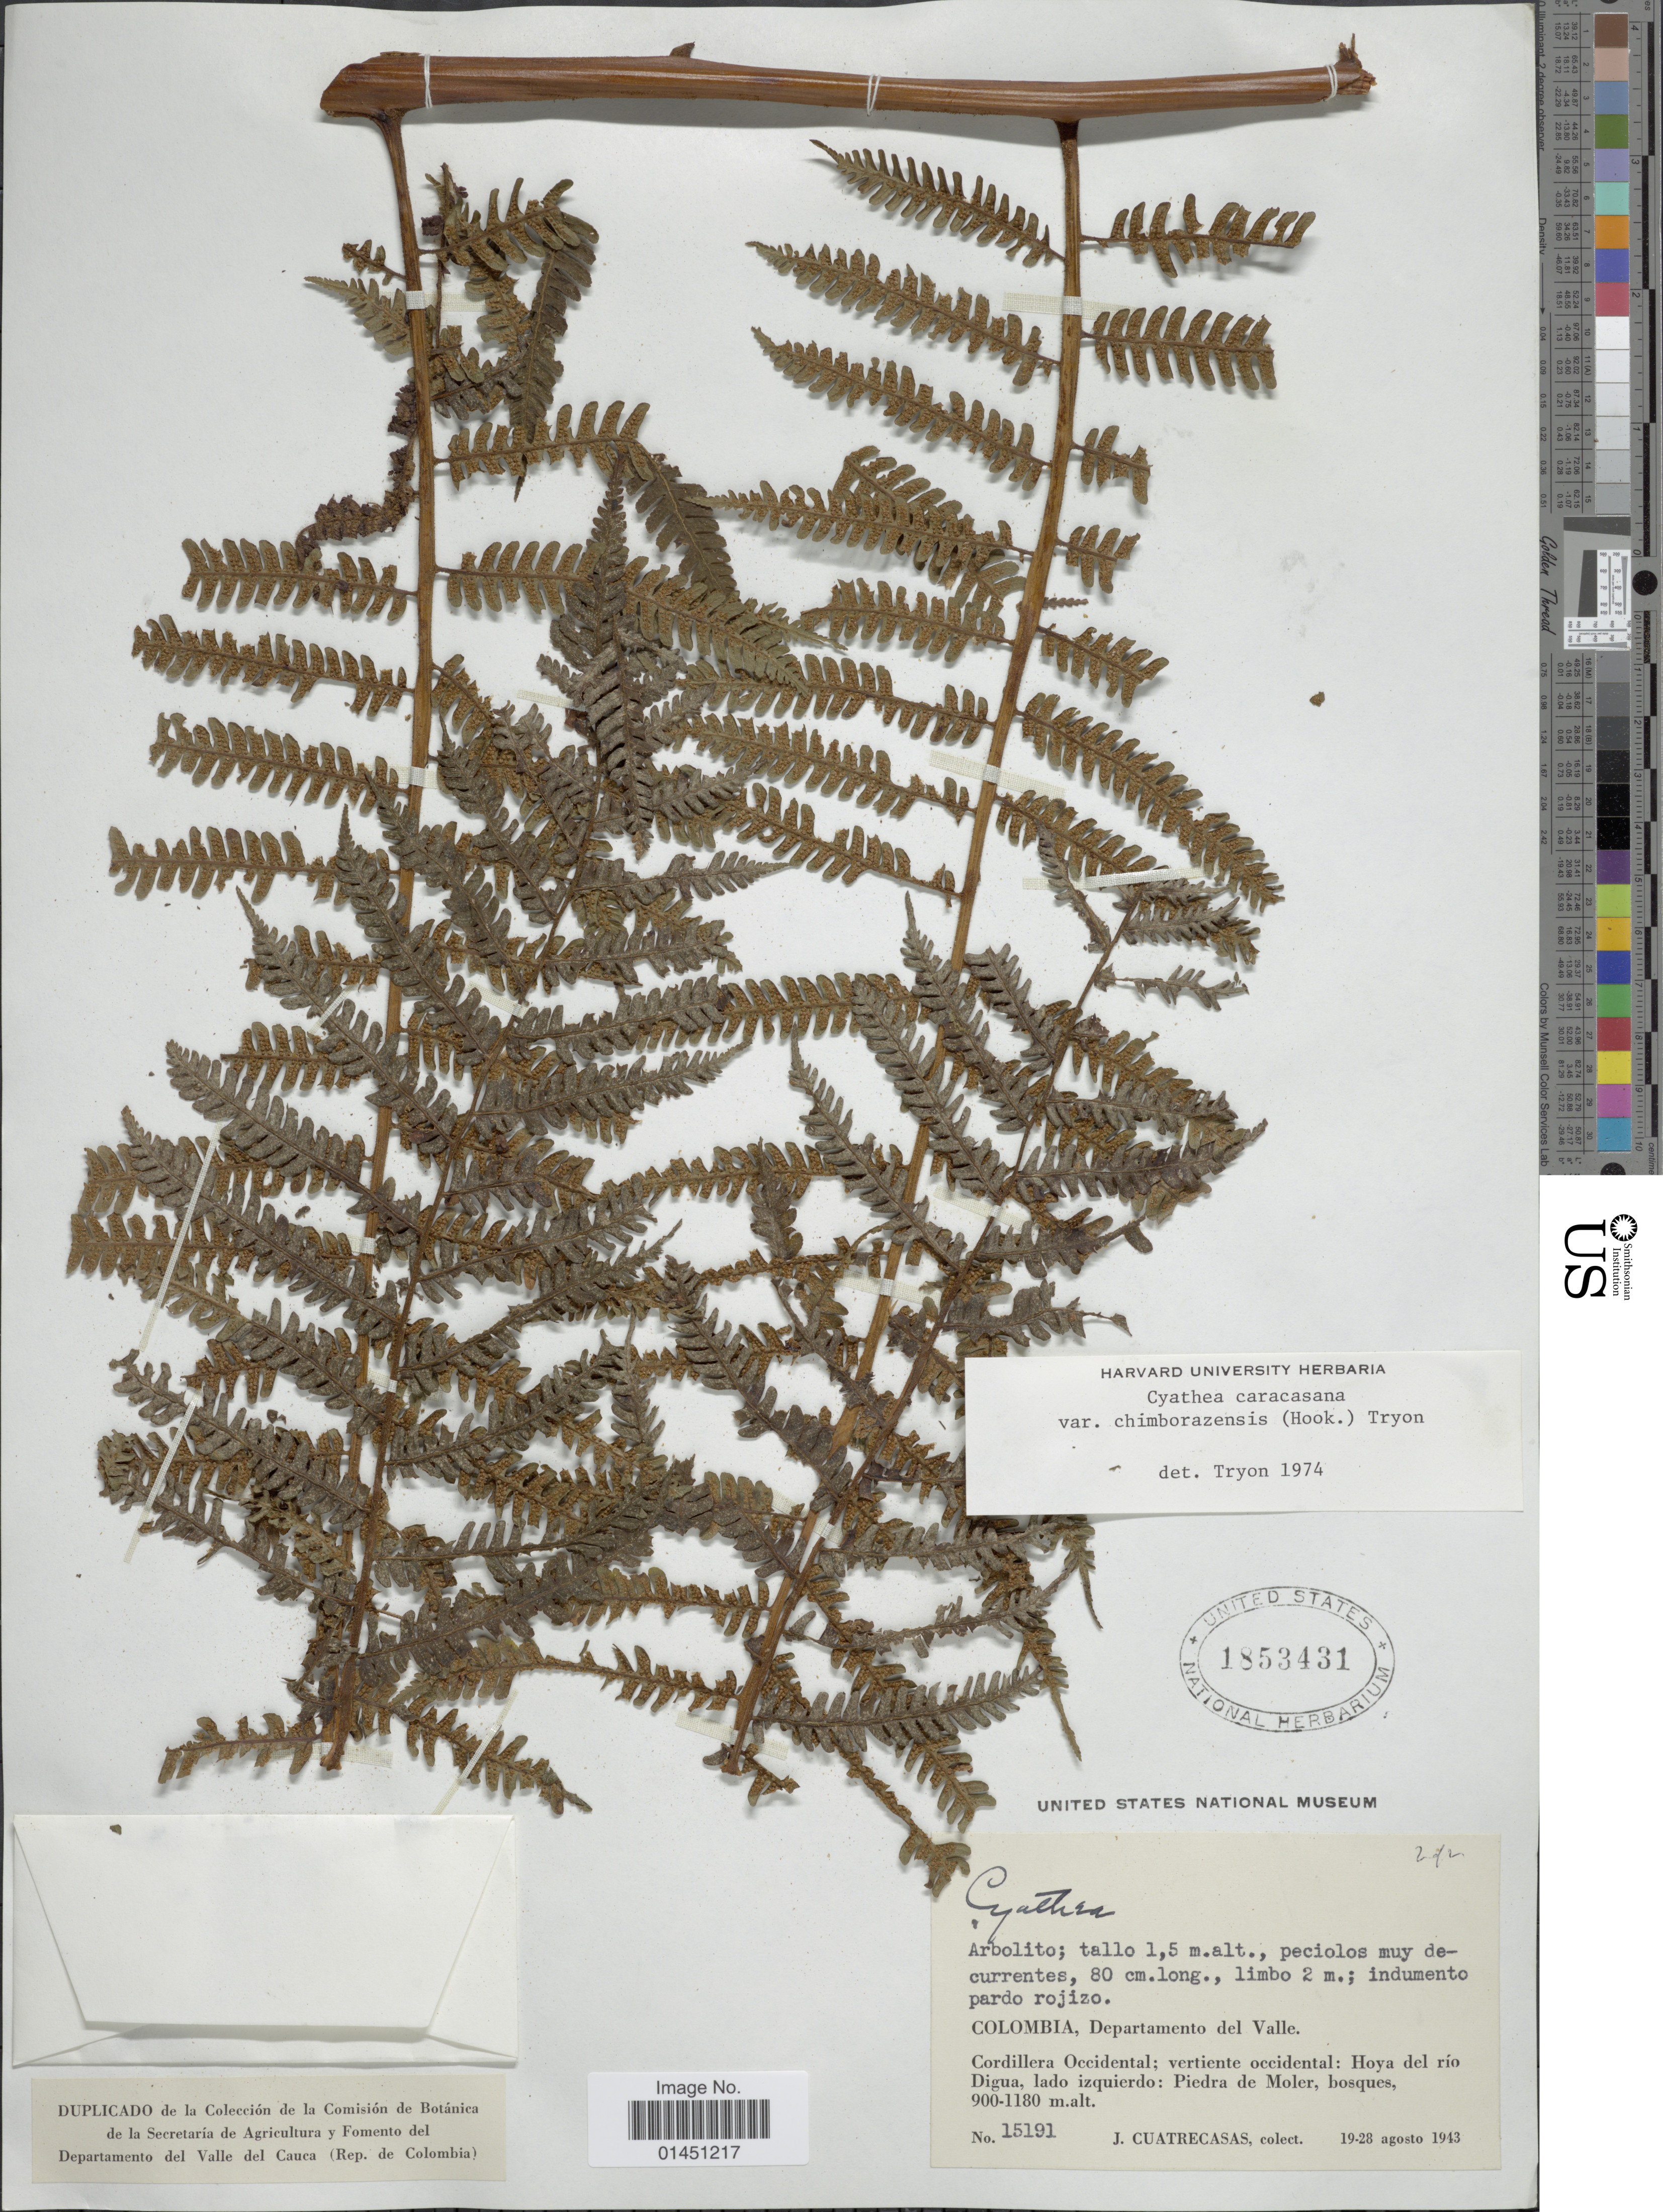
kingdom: Plantae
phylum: Tracheophyta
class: Polypodiopsida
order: Cyatheales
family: Cyatheaceae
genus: Cyathea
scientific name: Cyathea caracasana var. chimborazensis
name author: (Hook.) R.M. Tryon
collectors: J. Cuatrecasas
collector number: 15191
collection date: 1943-08-19/1943-08-28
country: Colombia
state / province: Valle del Cauca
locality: Departamento del Valle, Cordillera Occidental; vertiente occidental: Hoya del rio Digua, lado izquierdo: Piedra de Moler, bosques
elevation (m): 900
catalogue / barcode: US 1853431